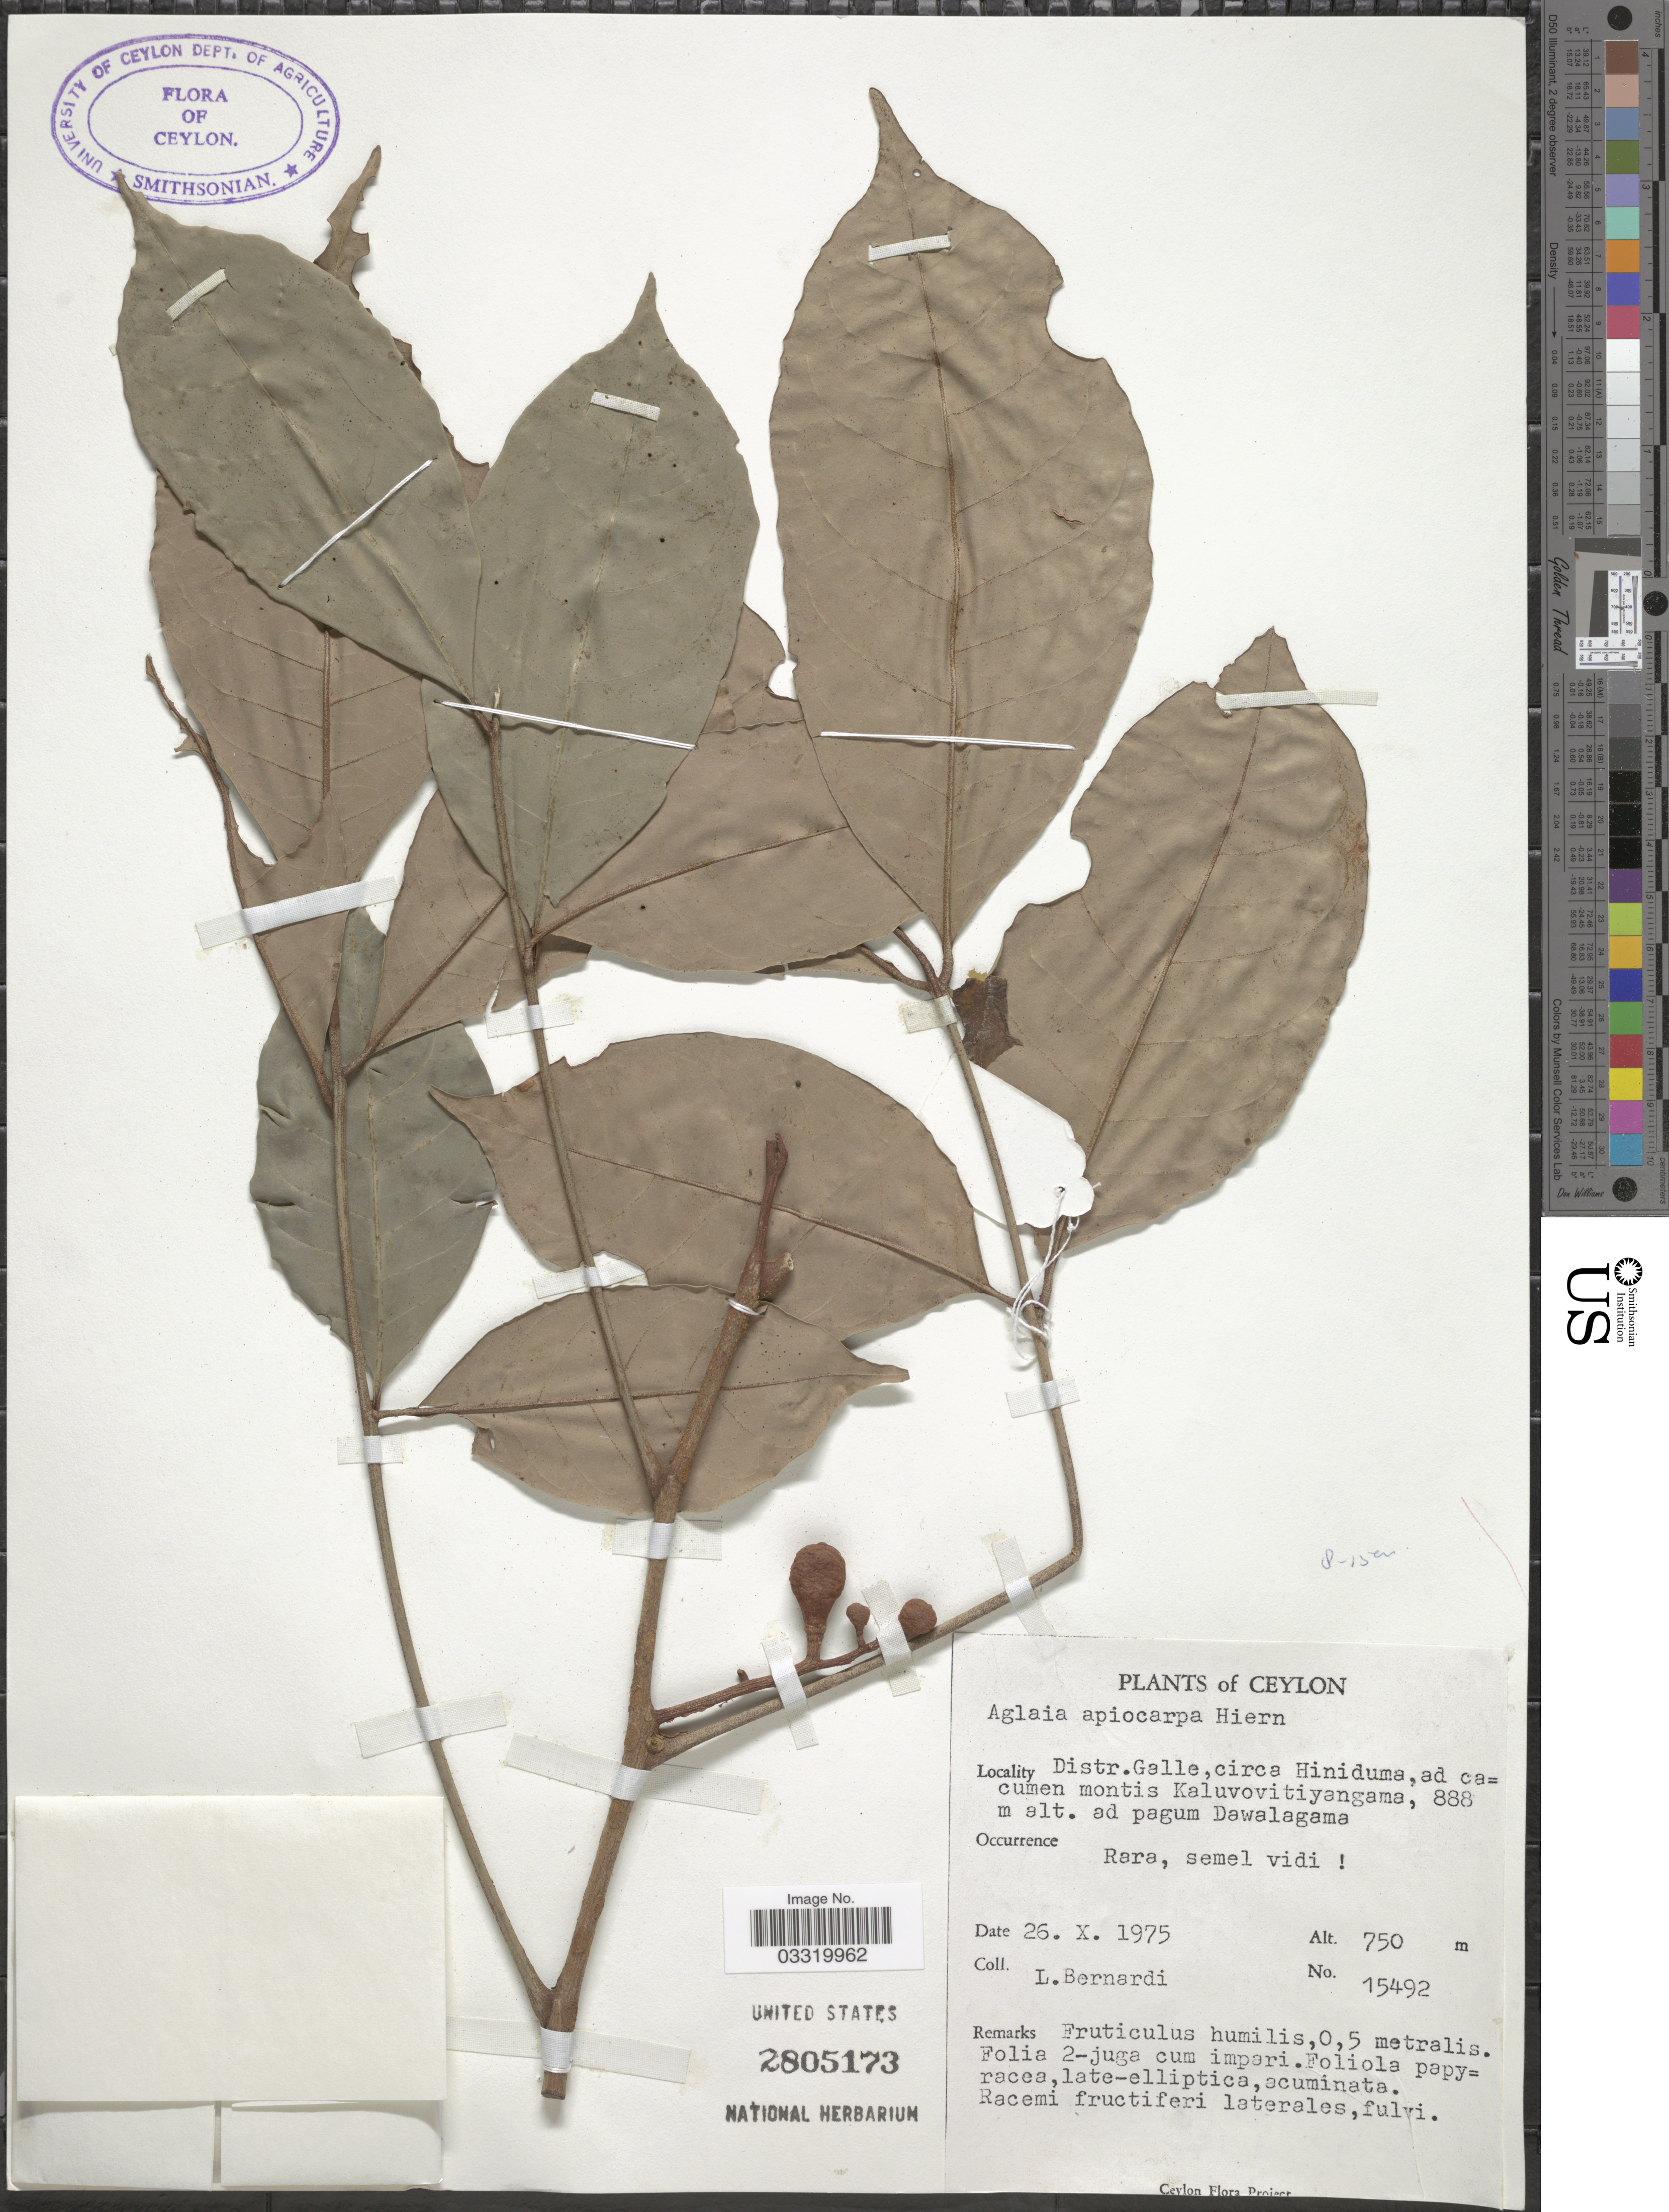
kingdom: Plantae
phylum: Tracheophyta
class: Magnoliopsida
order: Sapindales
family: Meliaceae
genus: Aglaia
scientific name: Aglaia apiocarpa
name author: Hiern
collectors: L. Bernardi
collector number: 15492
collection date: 1975-10-26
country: Sri Lanka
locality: Ceylon. Distr. Galle, circa Hiniduma, ad cacumen montis Kaluvovitiyangama, ad pagum Dawalagama.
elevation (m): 750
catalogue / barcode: US 2805173